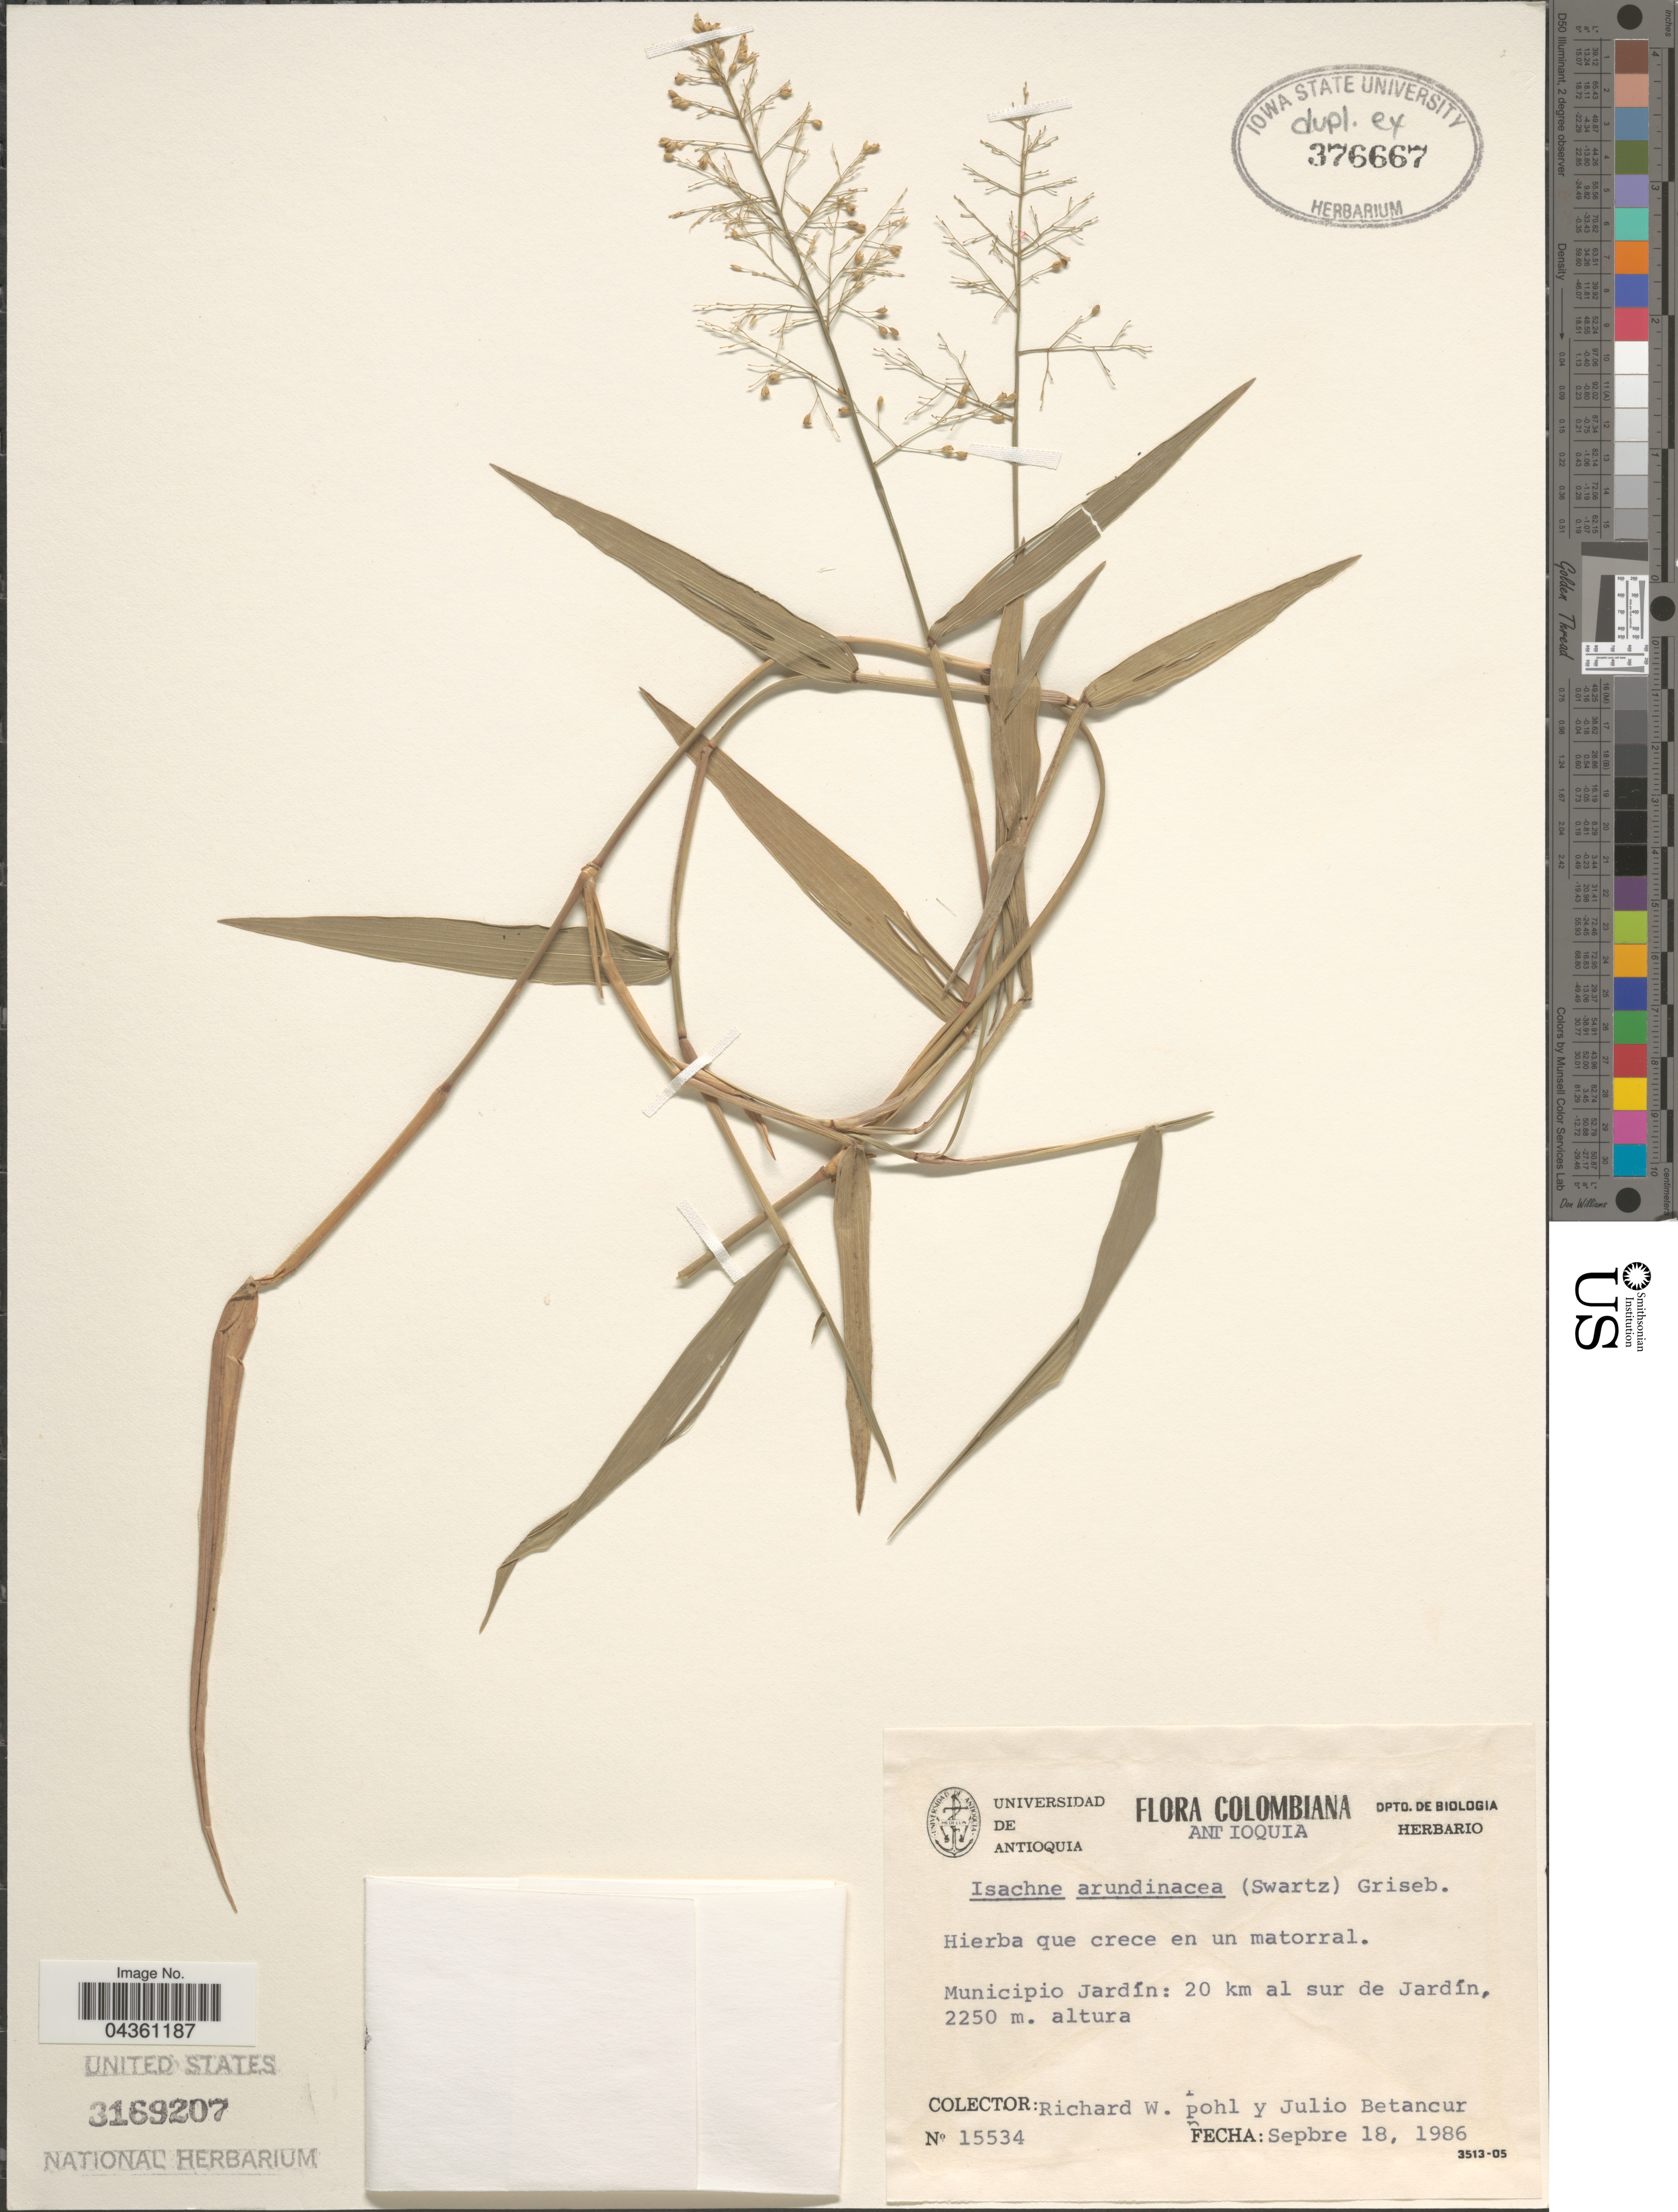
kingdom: Plantae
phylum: Tracheophyta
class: Liliopsida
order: Poales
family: Poaceae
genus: Isachne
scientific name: Isachne arundinacea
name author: (Sw.) Griseb.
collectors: R. W. Pohl & J. Betancur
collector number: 15534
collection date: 1986-09-18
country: Colombia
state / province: Antioquia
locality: Municipio Jardín: 20 km al sur de Jardín.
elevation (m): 2250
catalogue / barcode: US 3169207